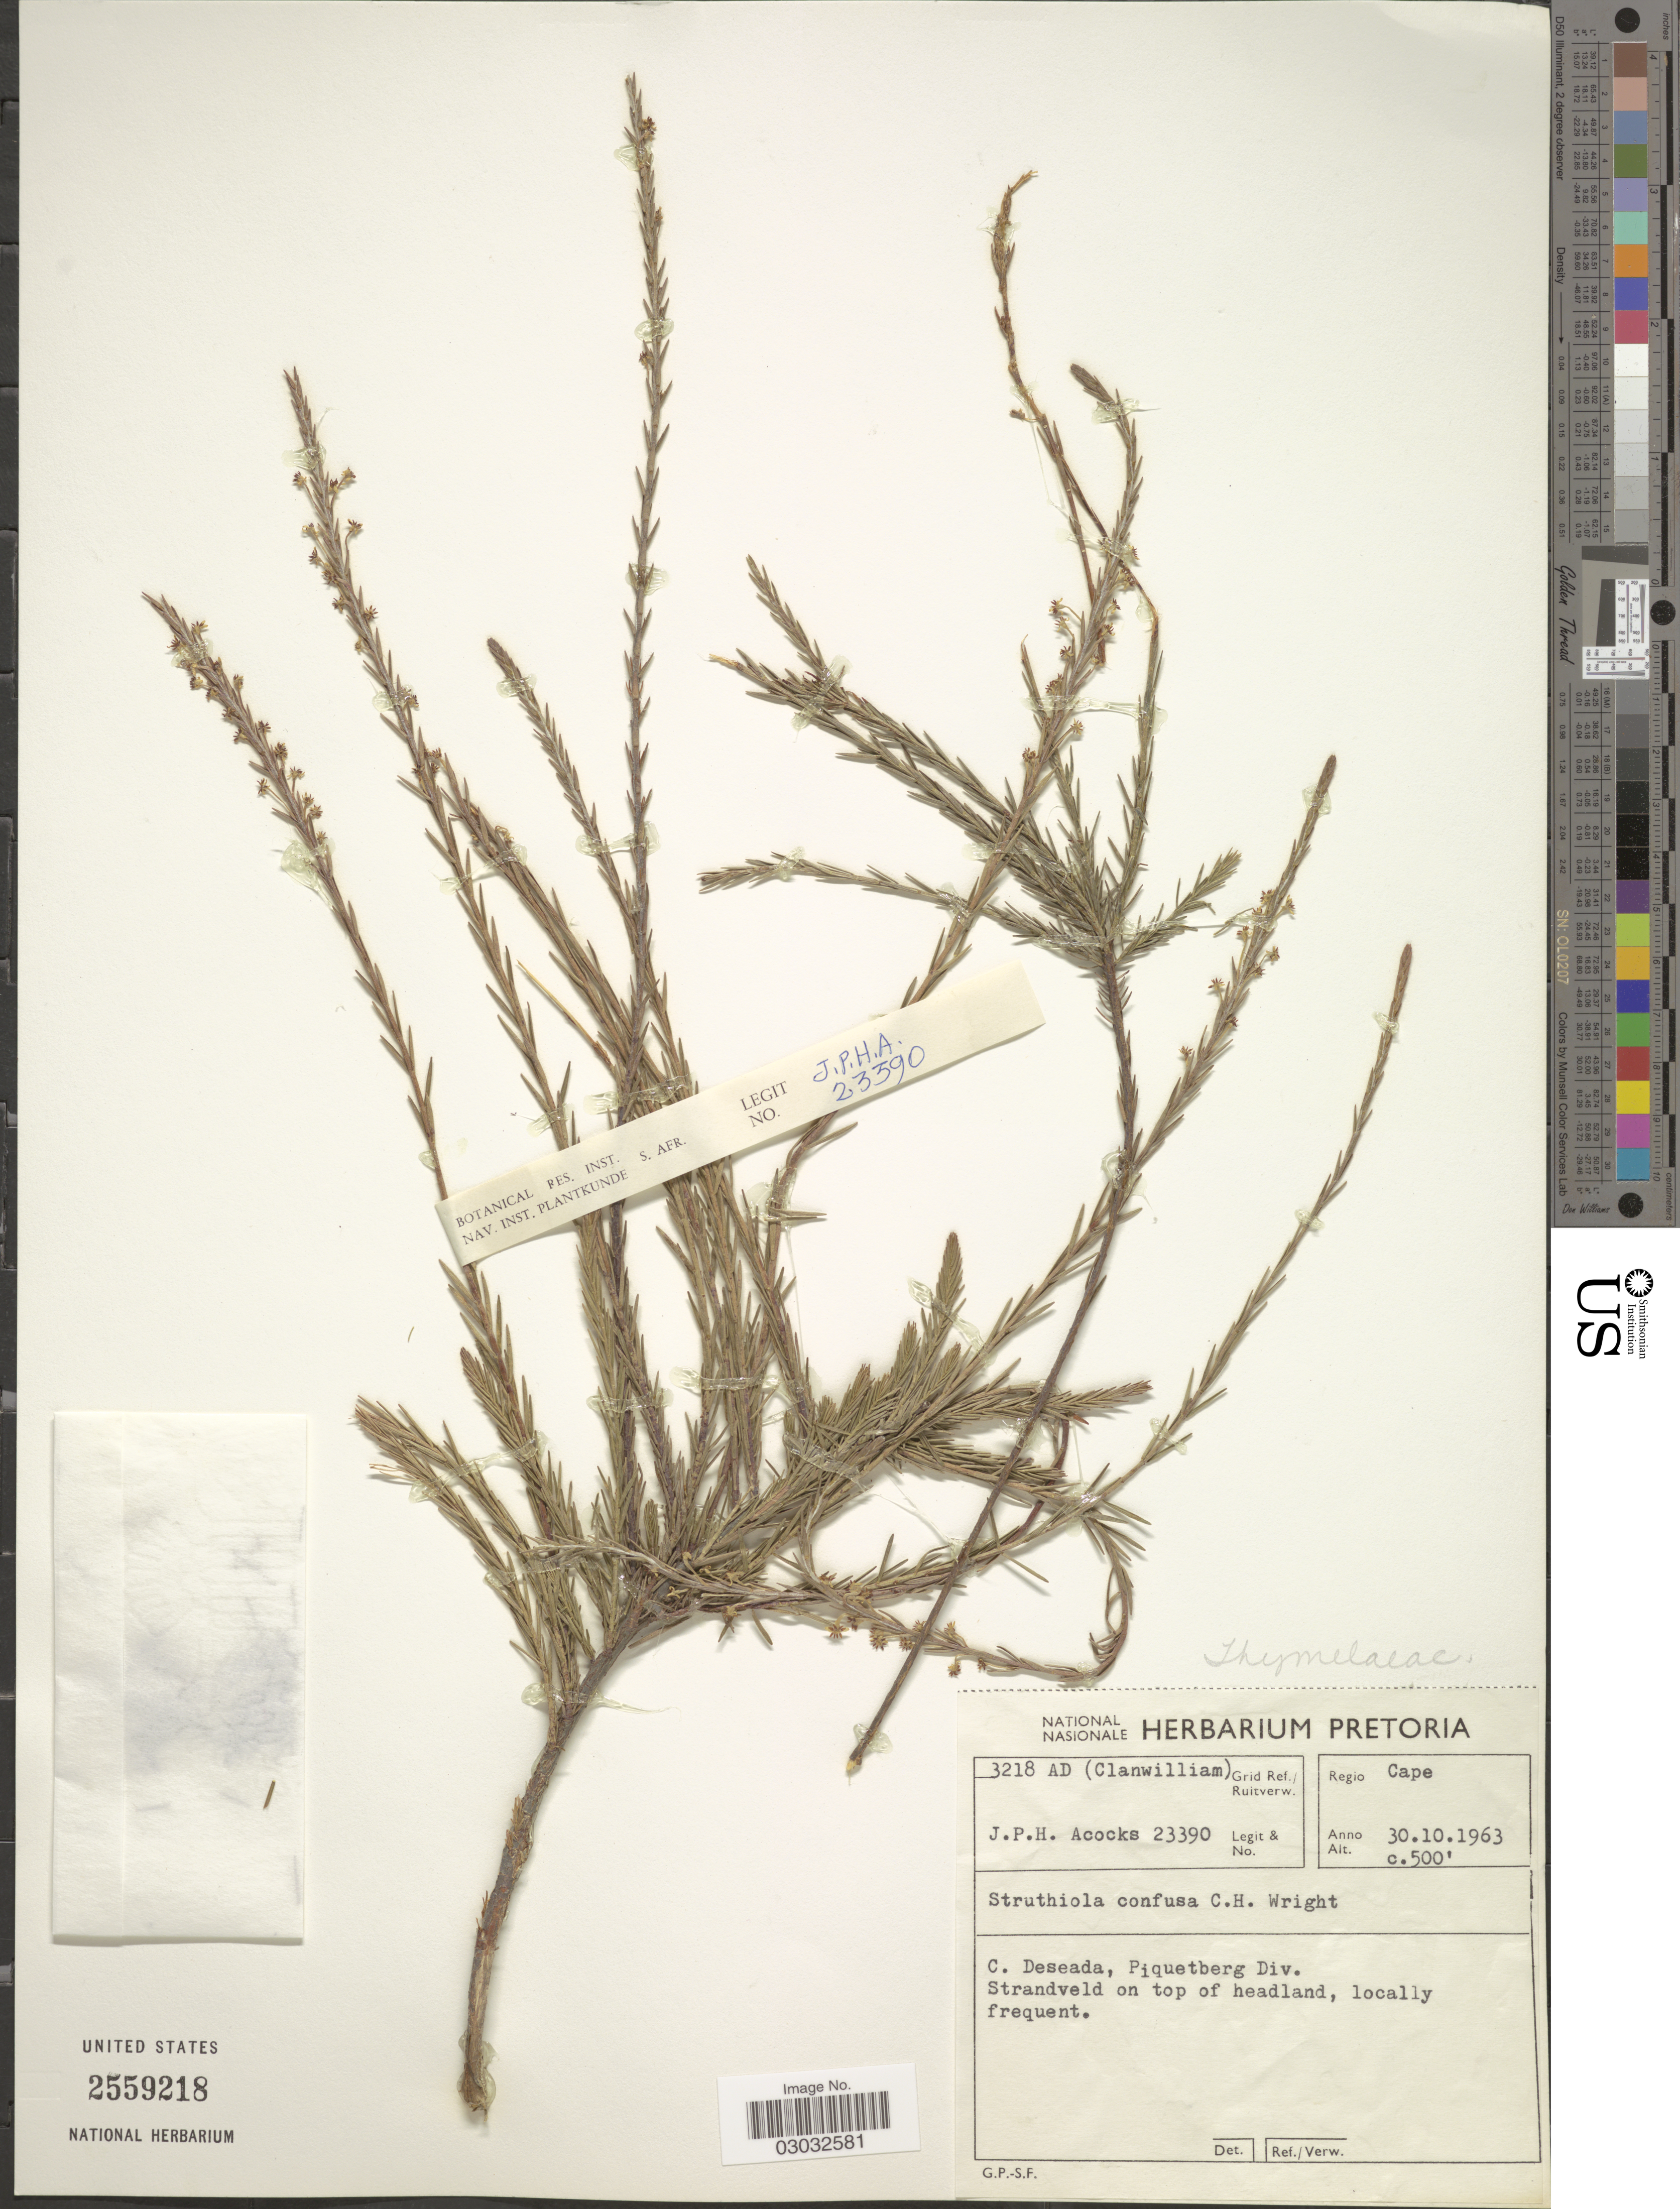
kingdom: Plantae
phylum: Tracheophyta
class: Magnoliopsida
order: Malvales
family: Thymelaeaceae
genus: Struthiola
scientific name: Struthiola confusa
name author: C.H. Wright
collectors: J. P. Acocks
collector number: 23390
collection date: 1963-10-30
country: South Africa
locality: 3218 AD (Clanwilliam) Grid Ref./ Ruitverw. Regio Cape. C. Deseada, Piquetberg Div.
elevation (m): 152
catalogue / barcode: US 2559218